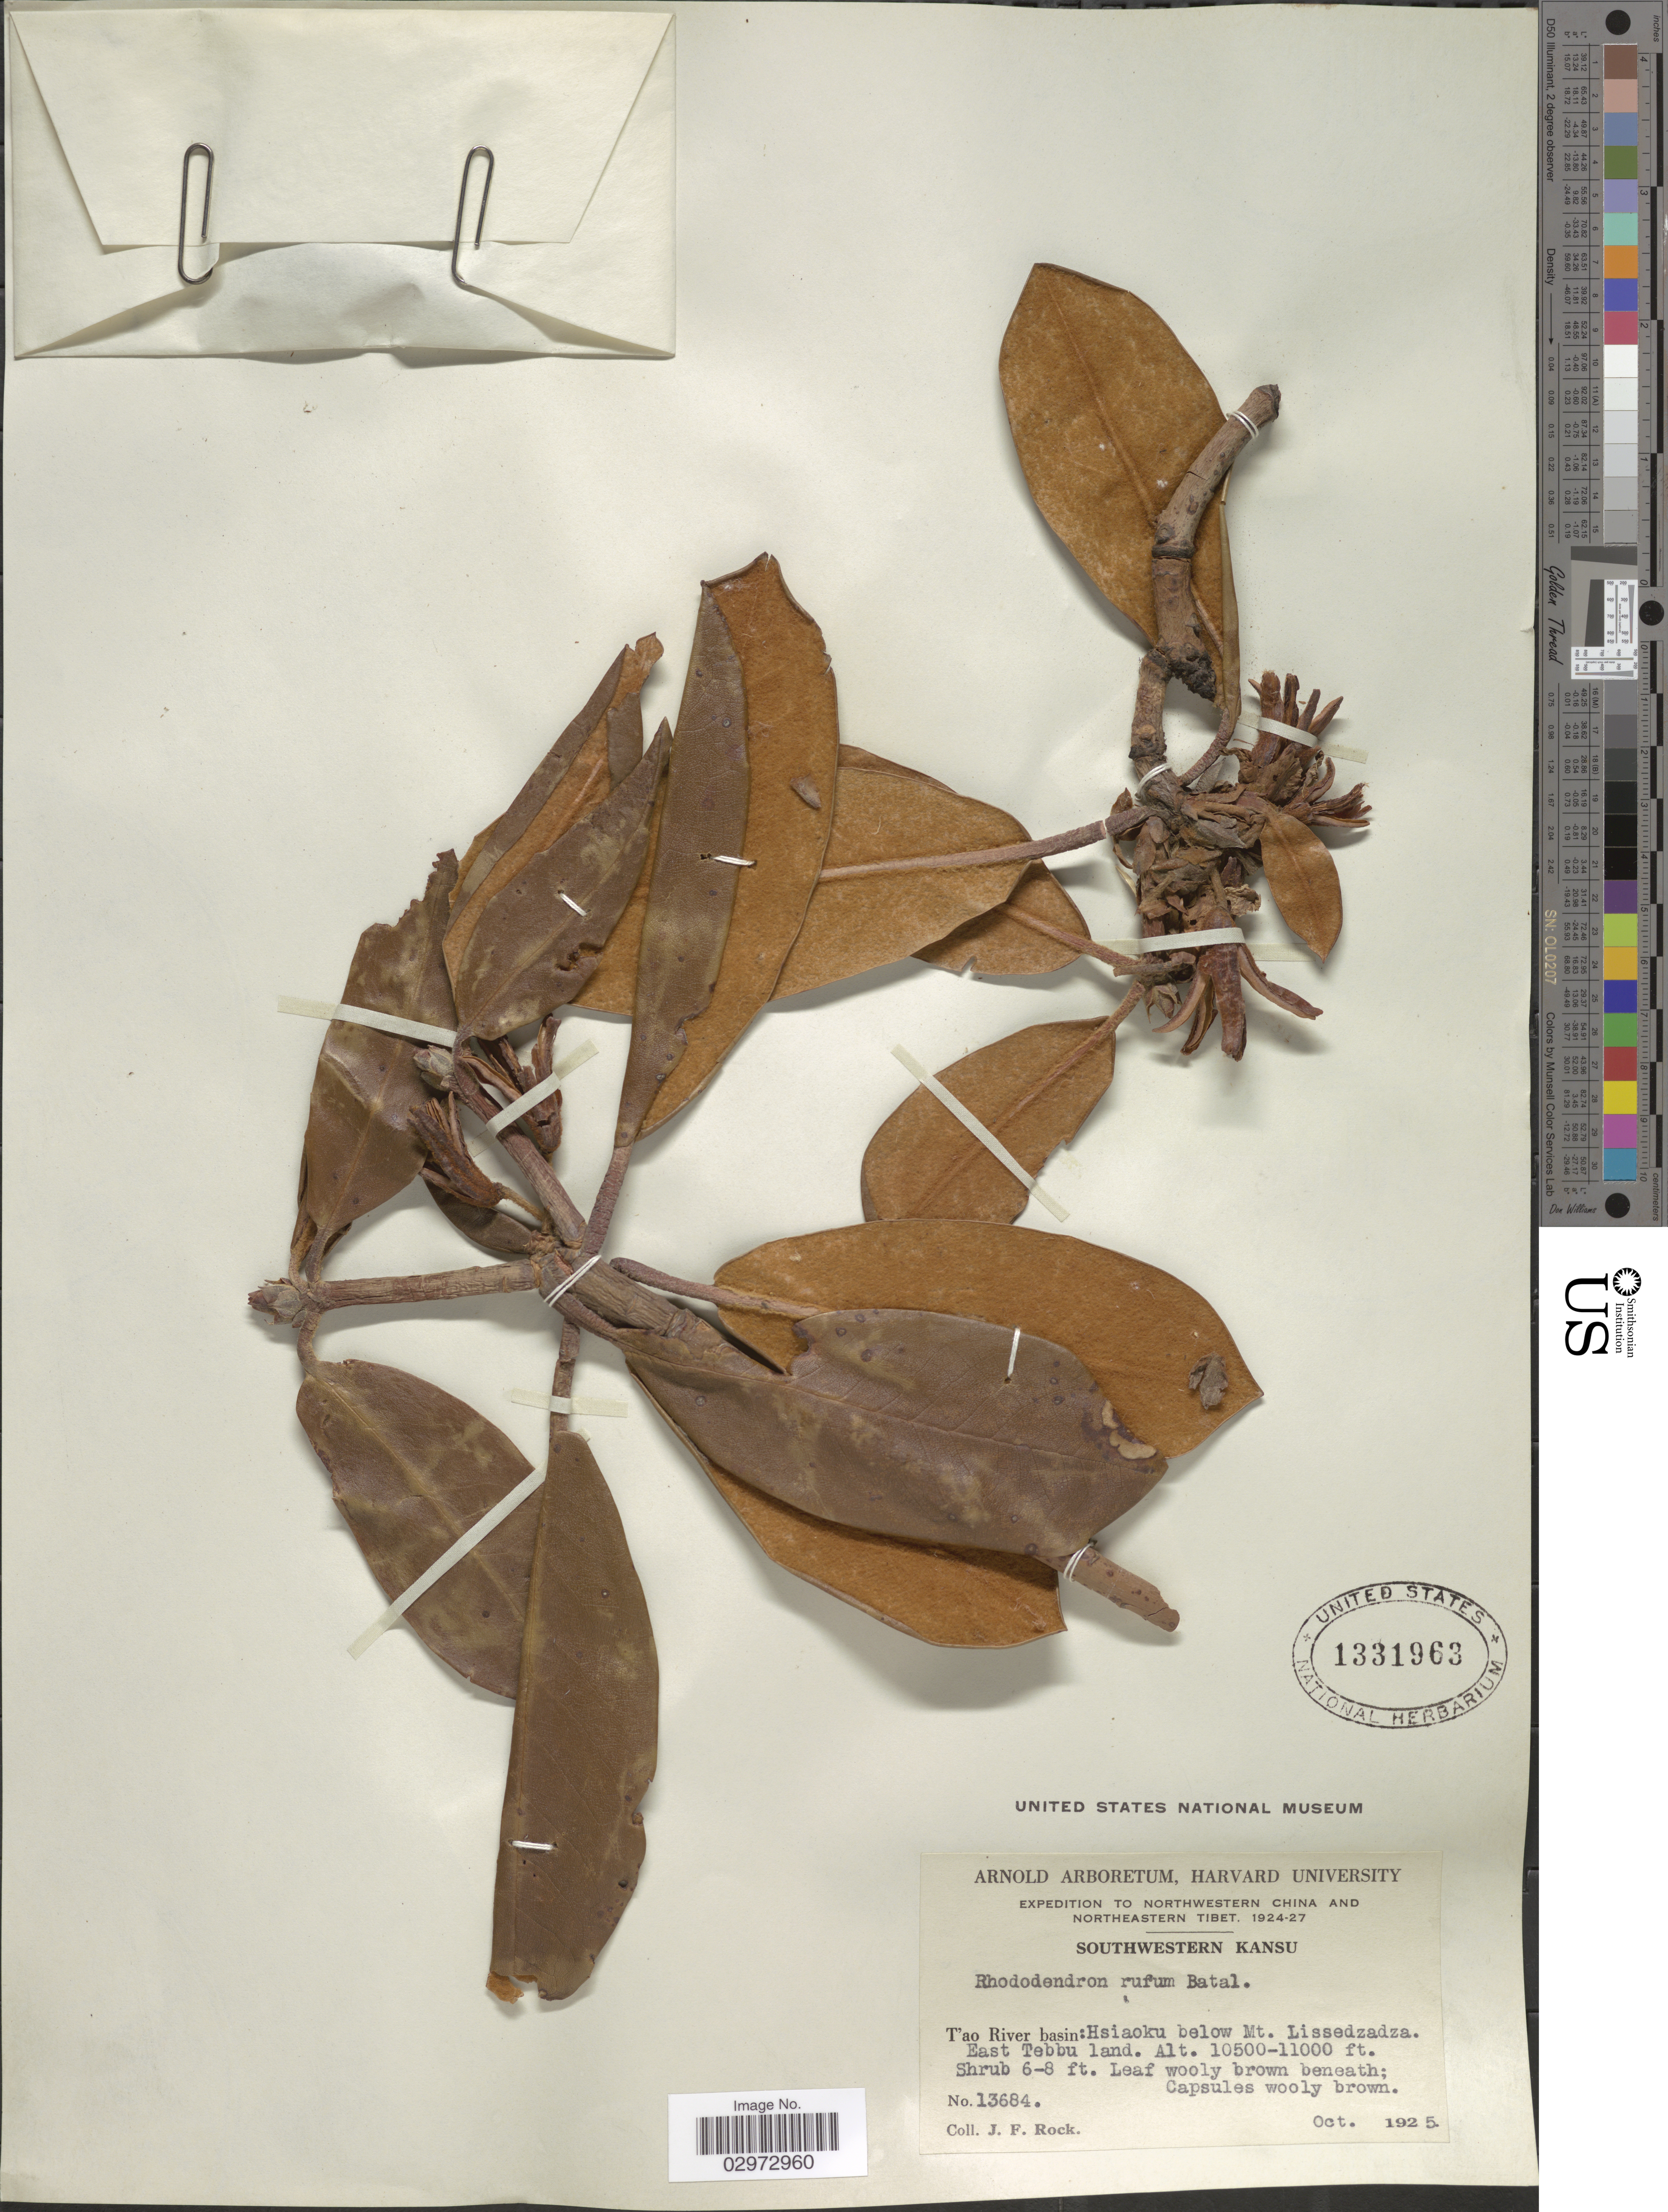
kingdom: Plantae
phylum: Tracheophyta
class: Magnoliopsida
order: Ericales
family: Ericaceae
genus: Rhododendron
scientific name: Rhododendron rufum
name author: Batalin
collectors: J. Rock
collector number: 13684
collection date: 1925-10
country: China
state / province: Gansu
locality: Northwestern China and Northeastern Tibet, Southwestern Kansu, T'ao River basin, Hsiaoku below Mt. Lissedzadza, East Tebbu land.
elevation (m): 3200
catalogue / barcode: US 1331963